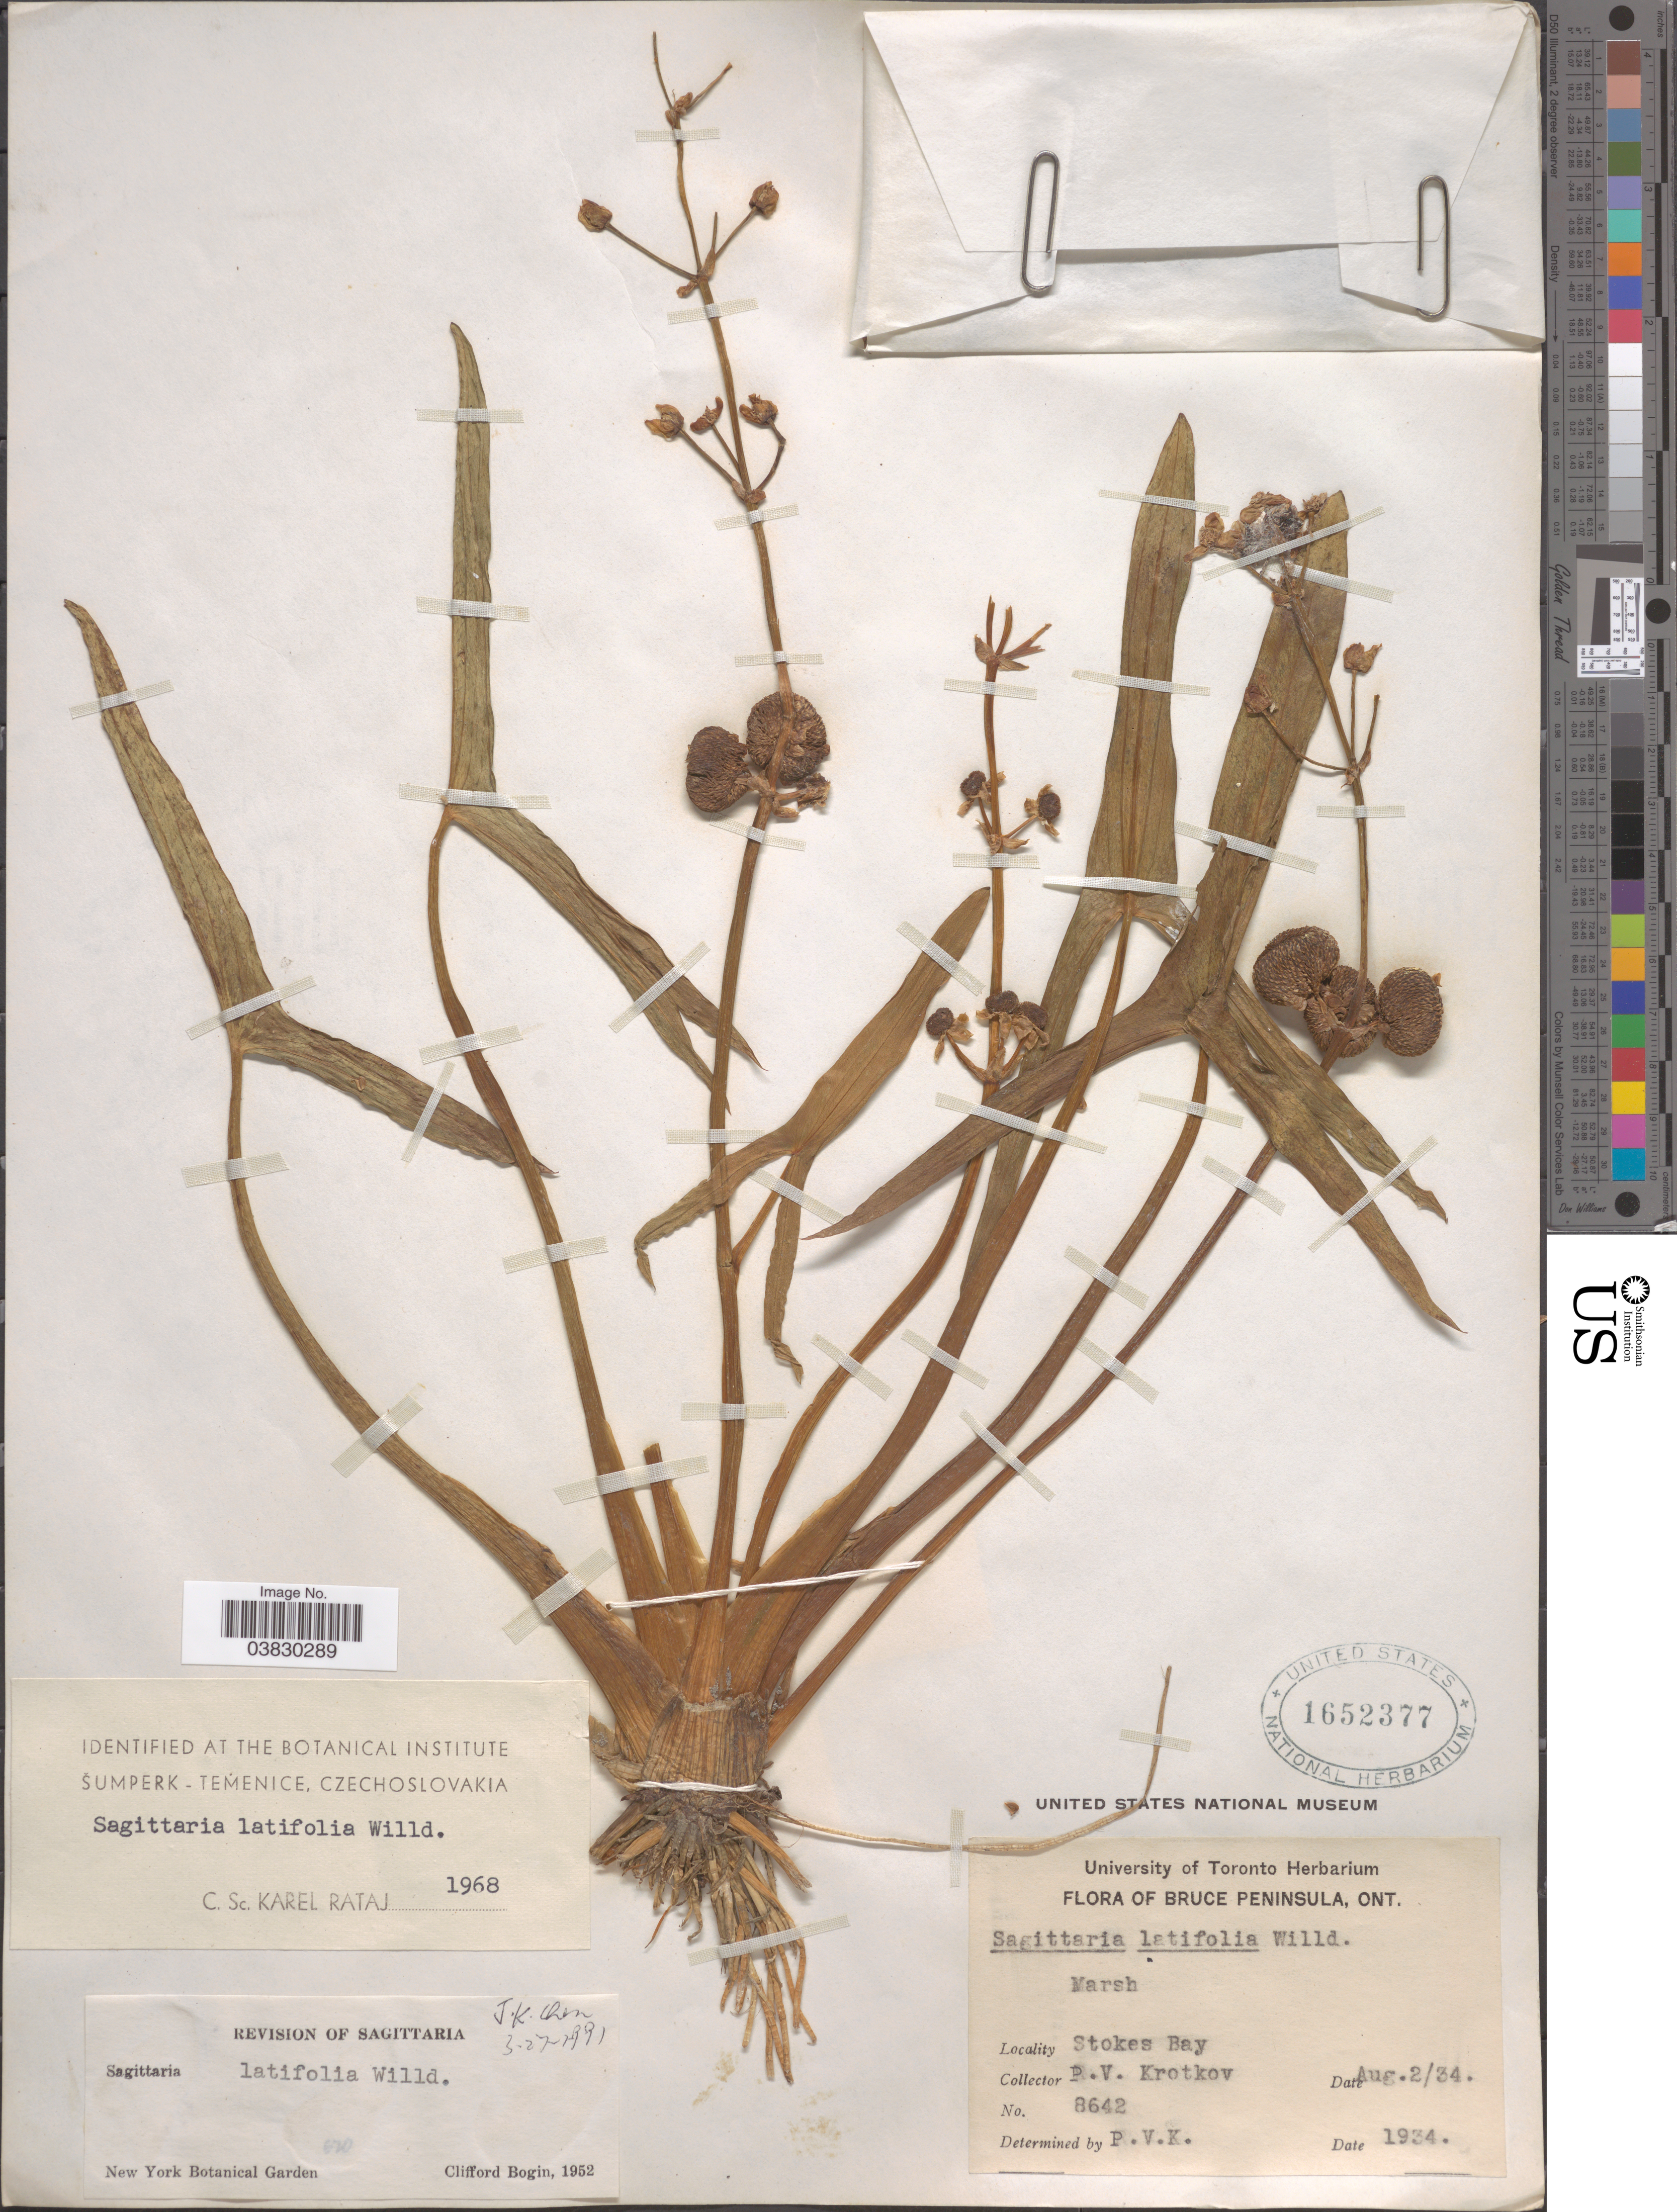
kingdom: Plantae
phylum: Tracheophyta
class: Liliopsida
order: Alismatales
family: Alismataceae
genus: Sagittaria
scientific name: Sagittaria latifolia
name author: Willd.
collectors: P. V. Krotkov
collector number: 8642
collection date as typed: Transcribed d/m/y: 2/8/34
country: Canada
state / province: Ontario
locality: Bruce Peninsula. Stokes Bay.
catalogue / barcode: US 1652377